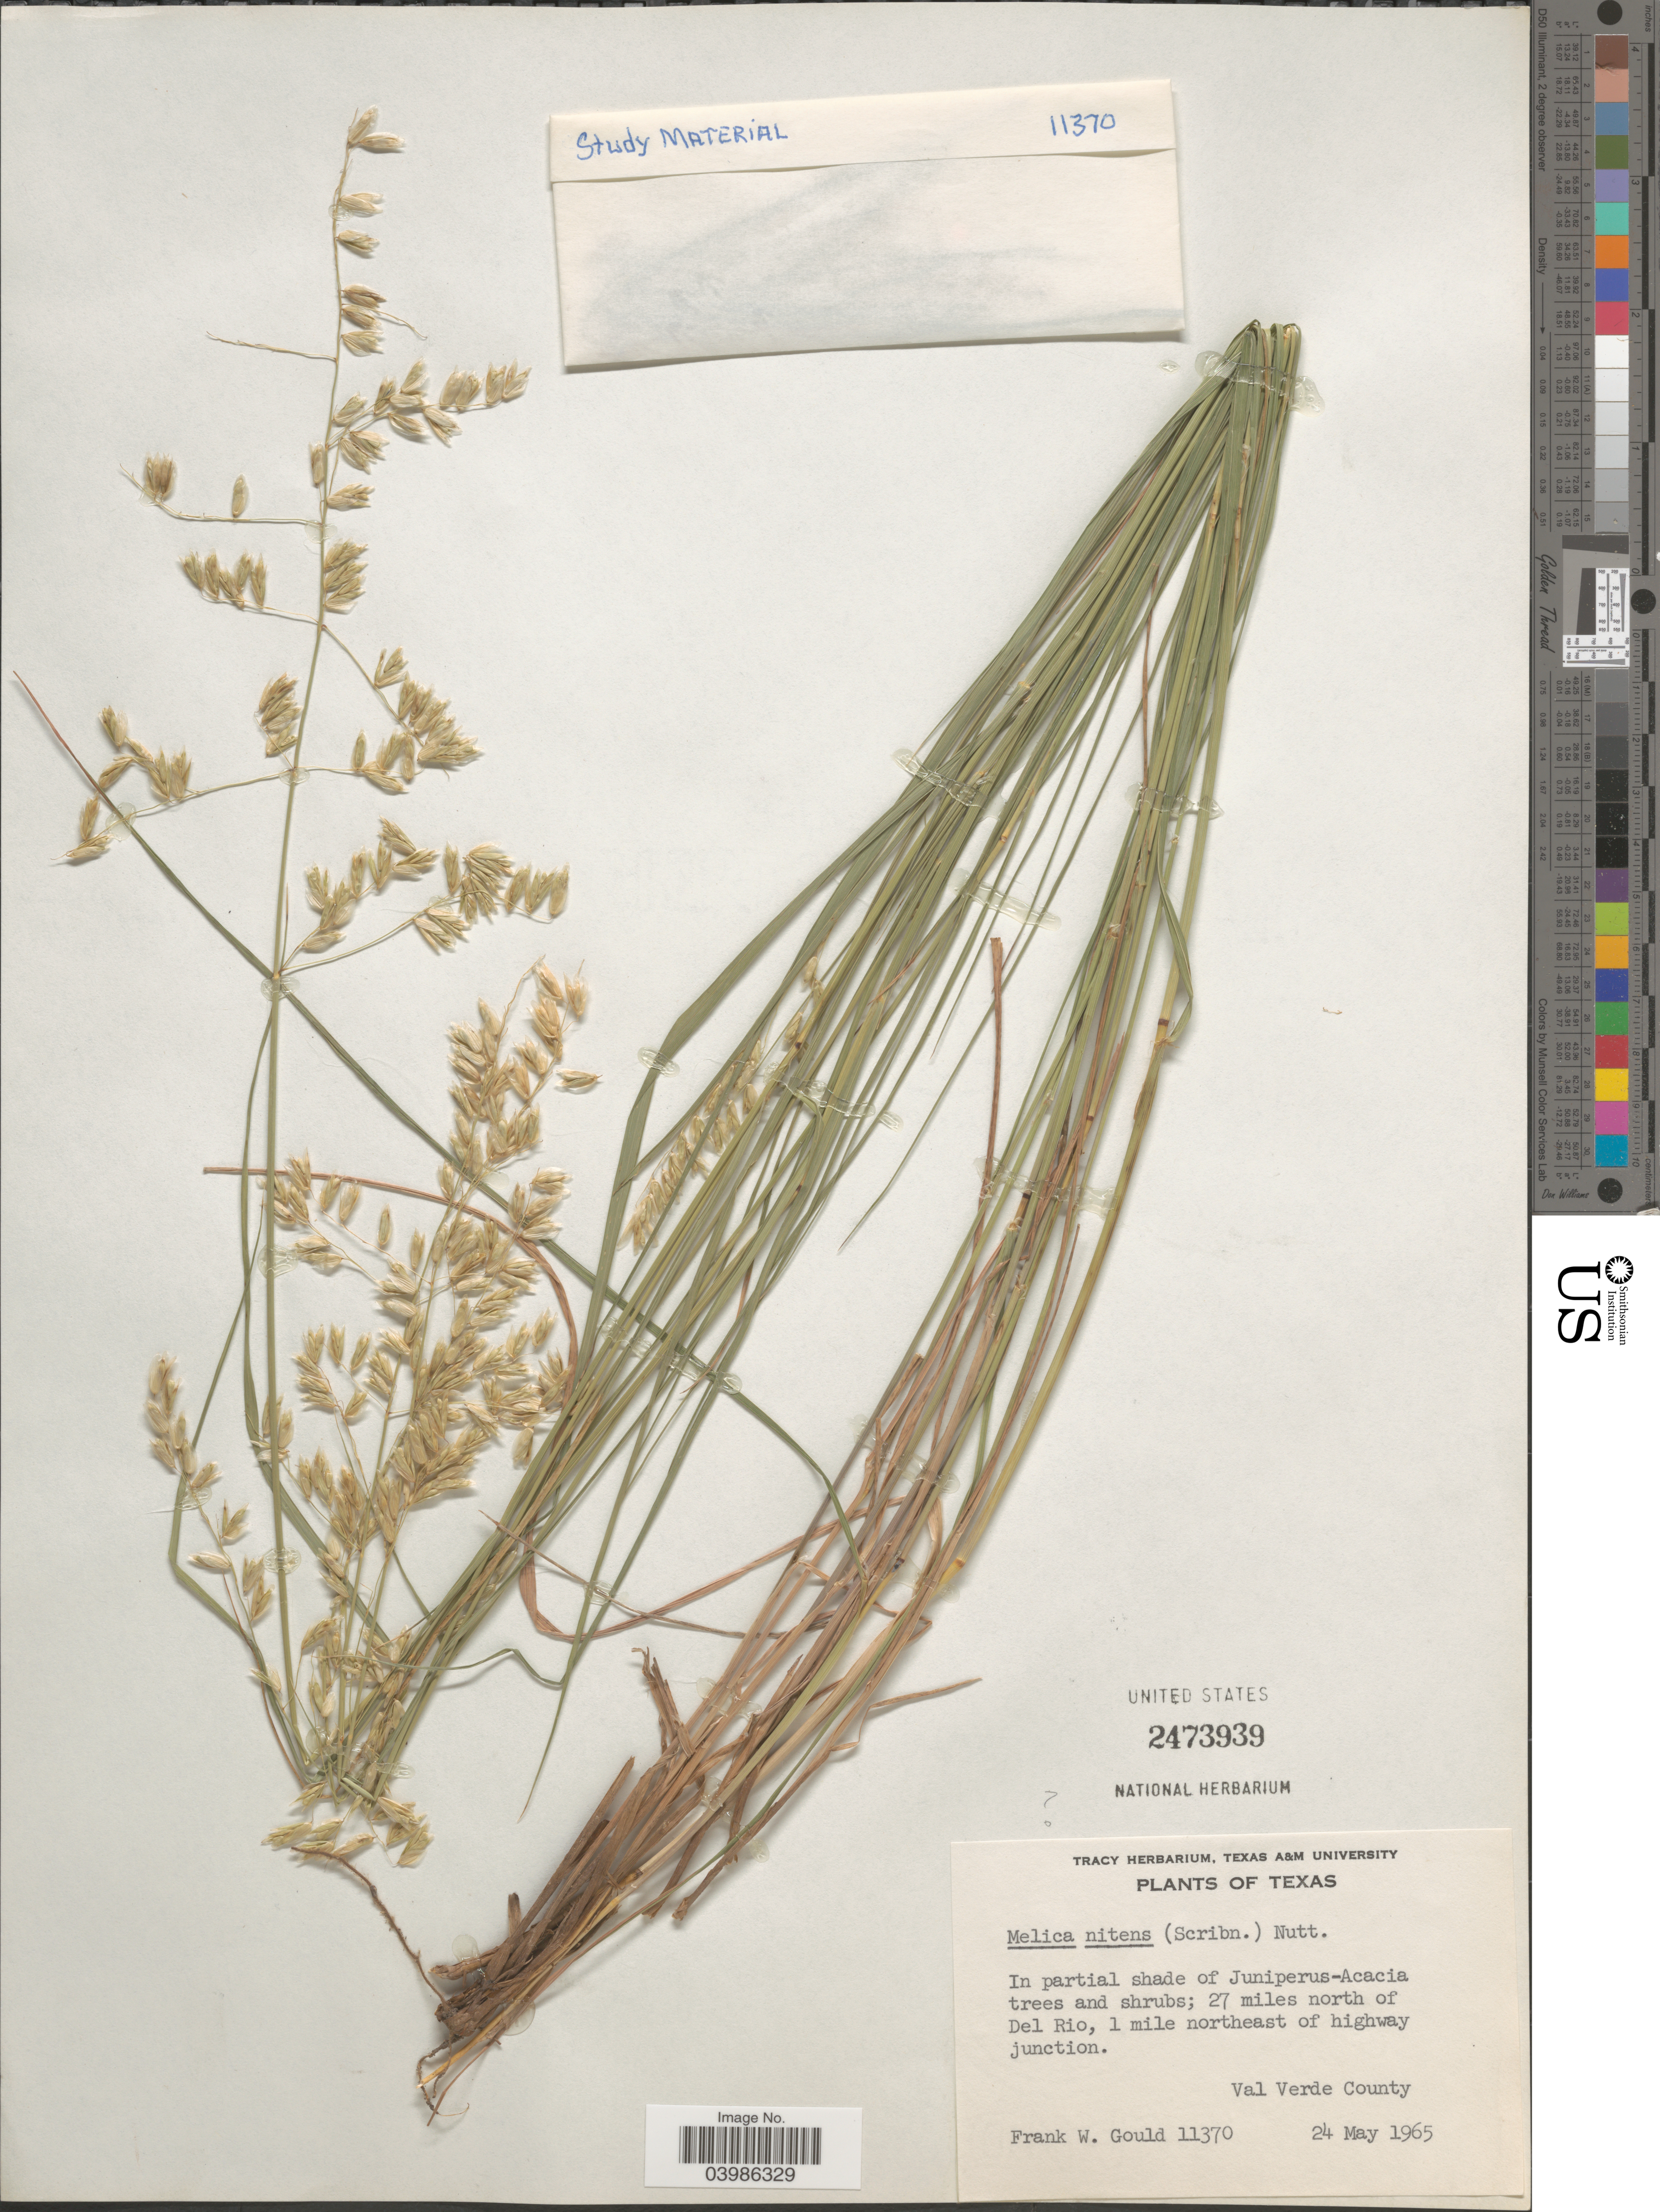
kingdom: Plantae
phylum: Tracheophyta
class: Liliopsida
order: Poales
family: Poaceae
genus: Melica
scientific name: Melica nitens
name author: (Scribn.) Nutt. ex Piper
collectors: F. W. Gould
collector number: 11370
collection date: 1965-05-24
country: United States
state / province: Texas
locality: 27 miles north of Del Rio, 1 mile northeast of highway junction. Val Verde County.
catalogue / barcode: US 2473939